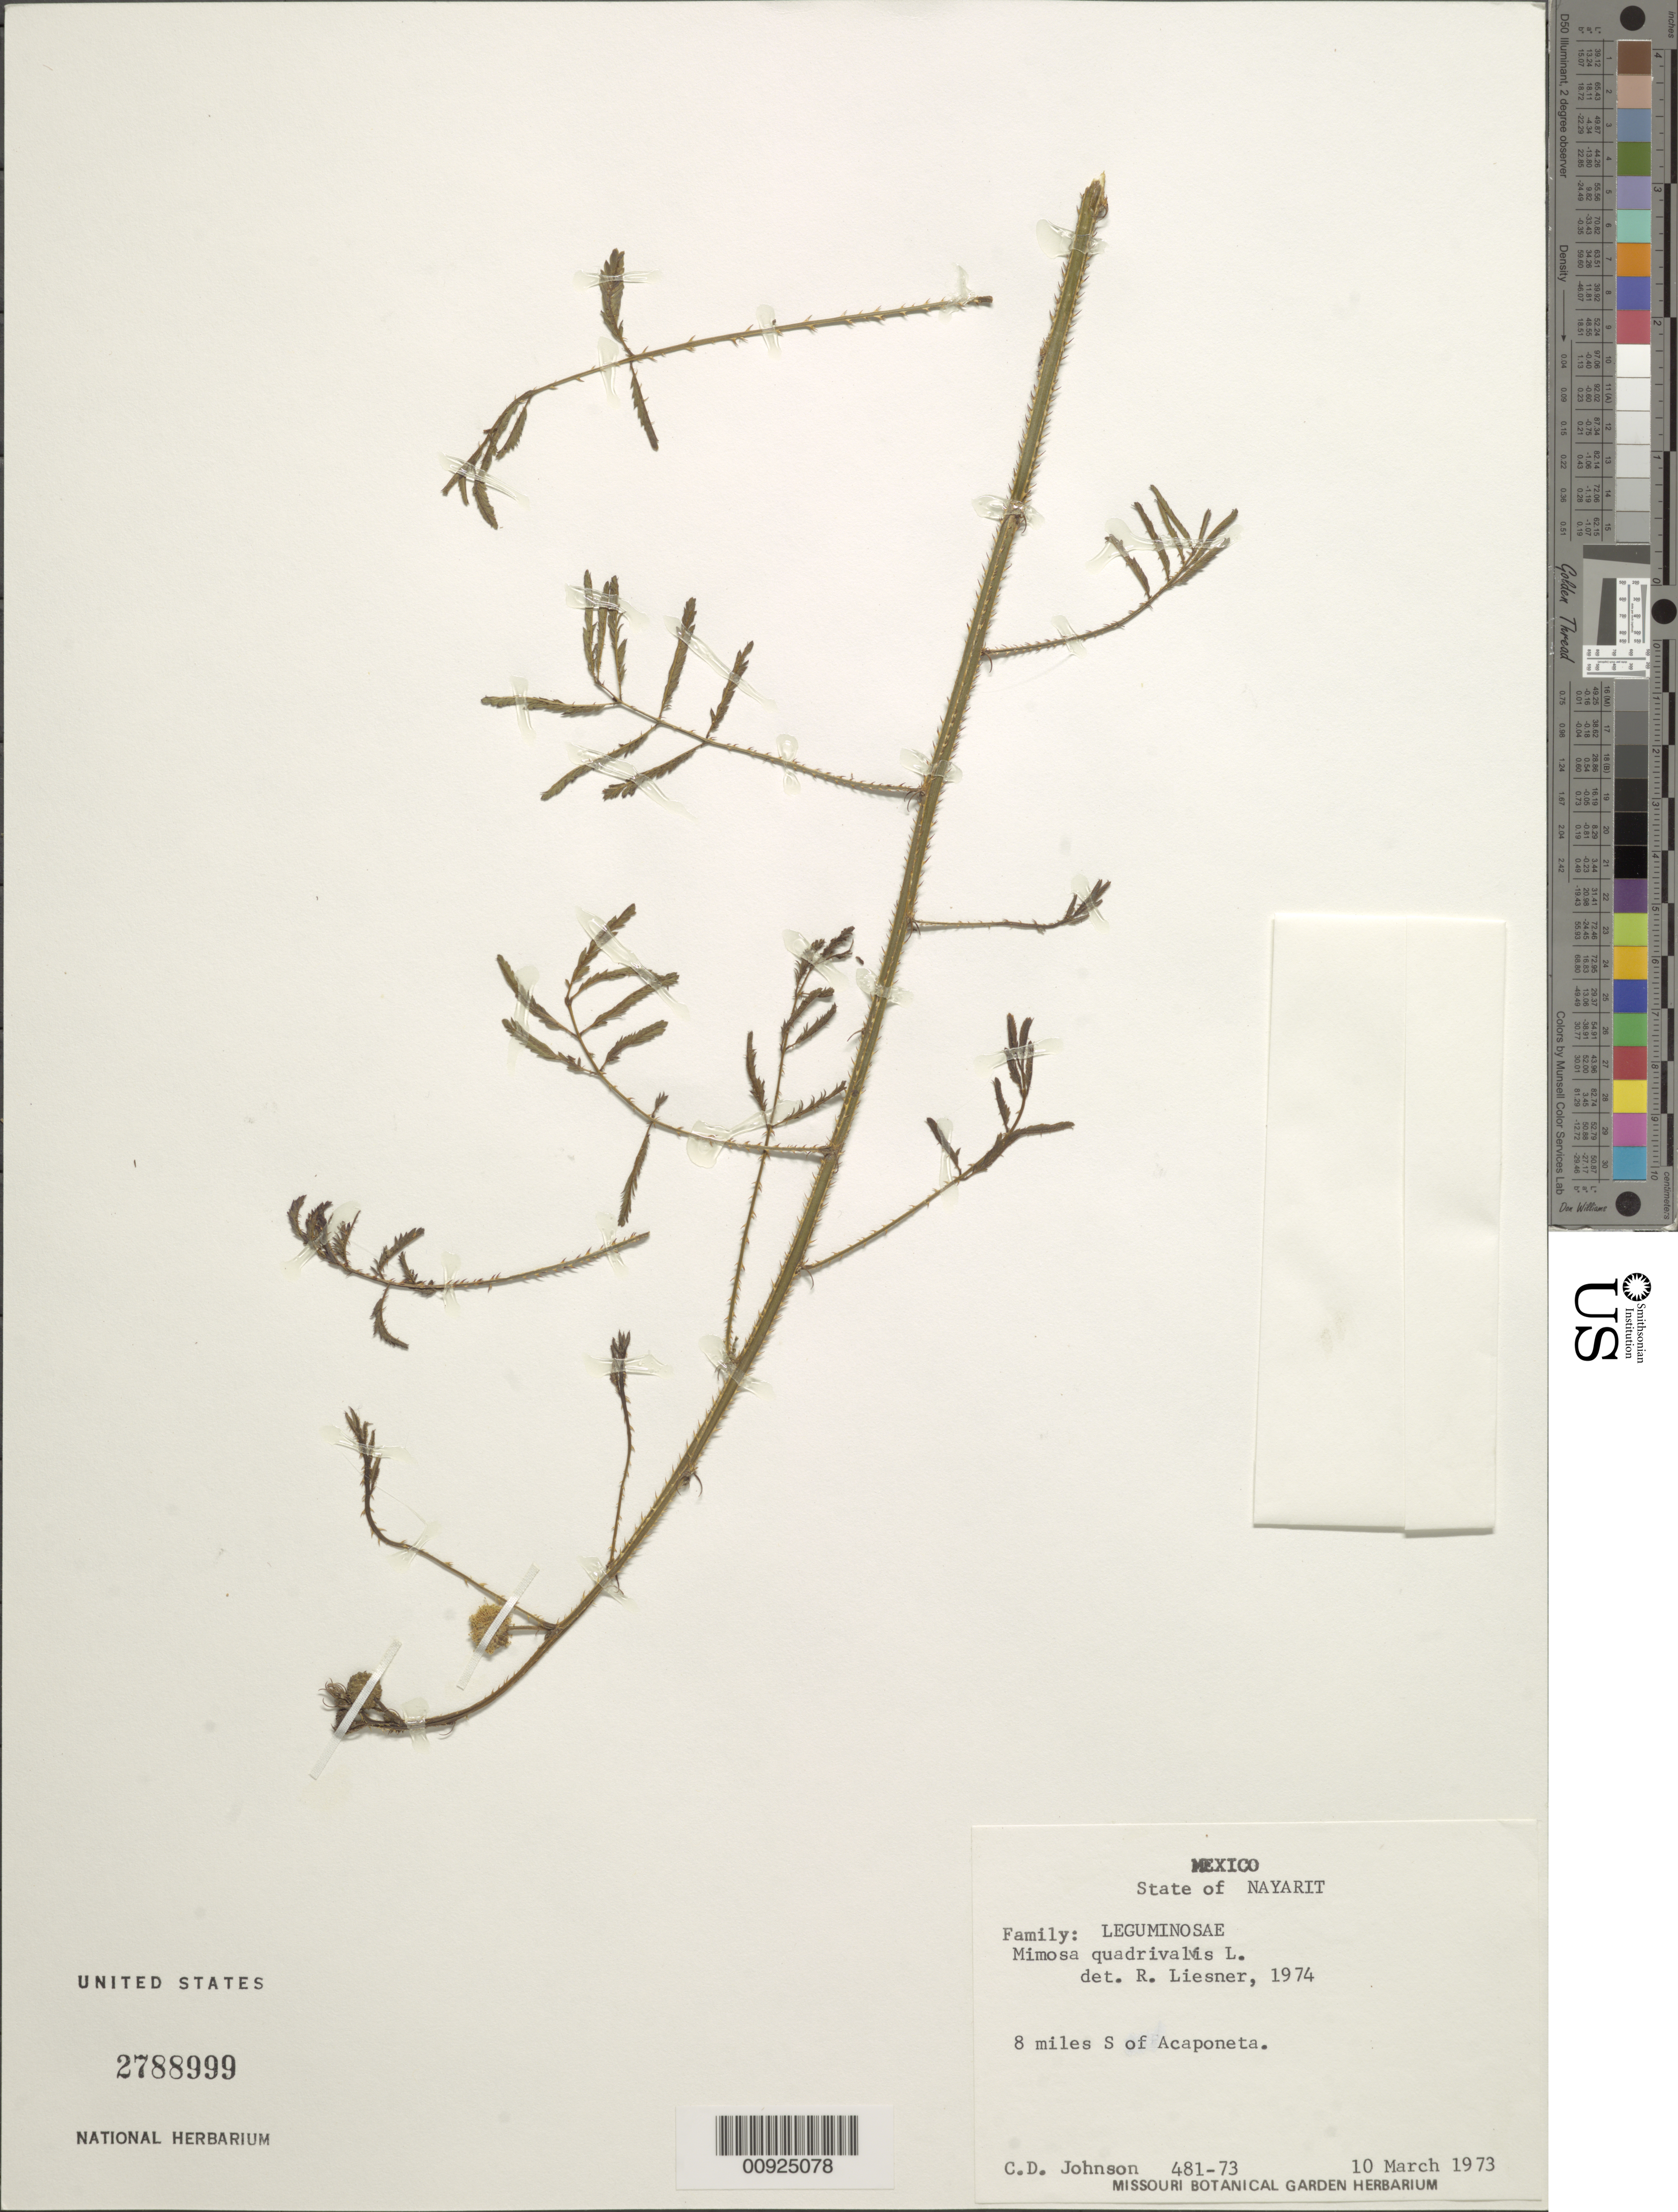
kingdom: Plantae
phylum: Tracheophyta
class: Magnoliopsida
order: Fabales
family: Fabaceae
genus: Mimosa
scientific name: Mimosa quadrivalvis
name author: L.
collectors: C. D. Johnson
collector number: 481-73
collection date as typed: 10 Mar 1973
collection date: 1973-03-10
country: Mexico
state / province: Nayarit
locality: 8 miles S of Acaponeta.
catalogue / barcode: US 2788999